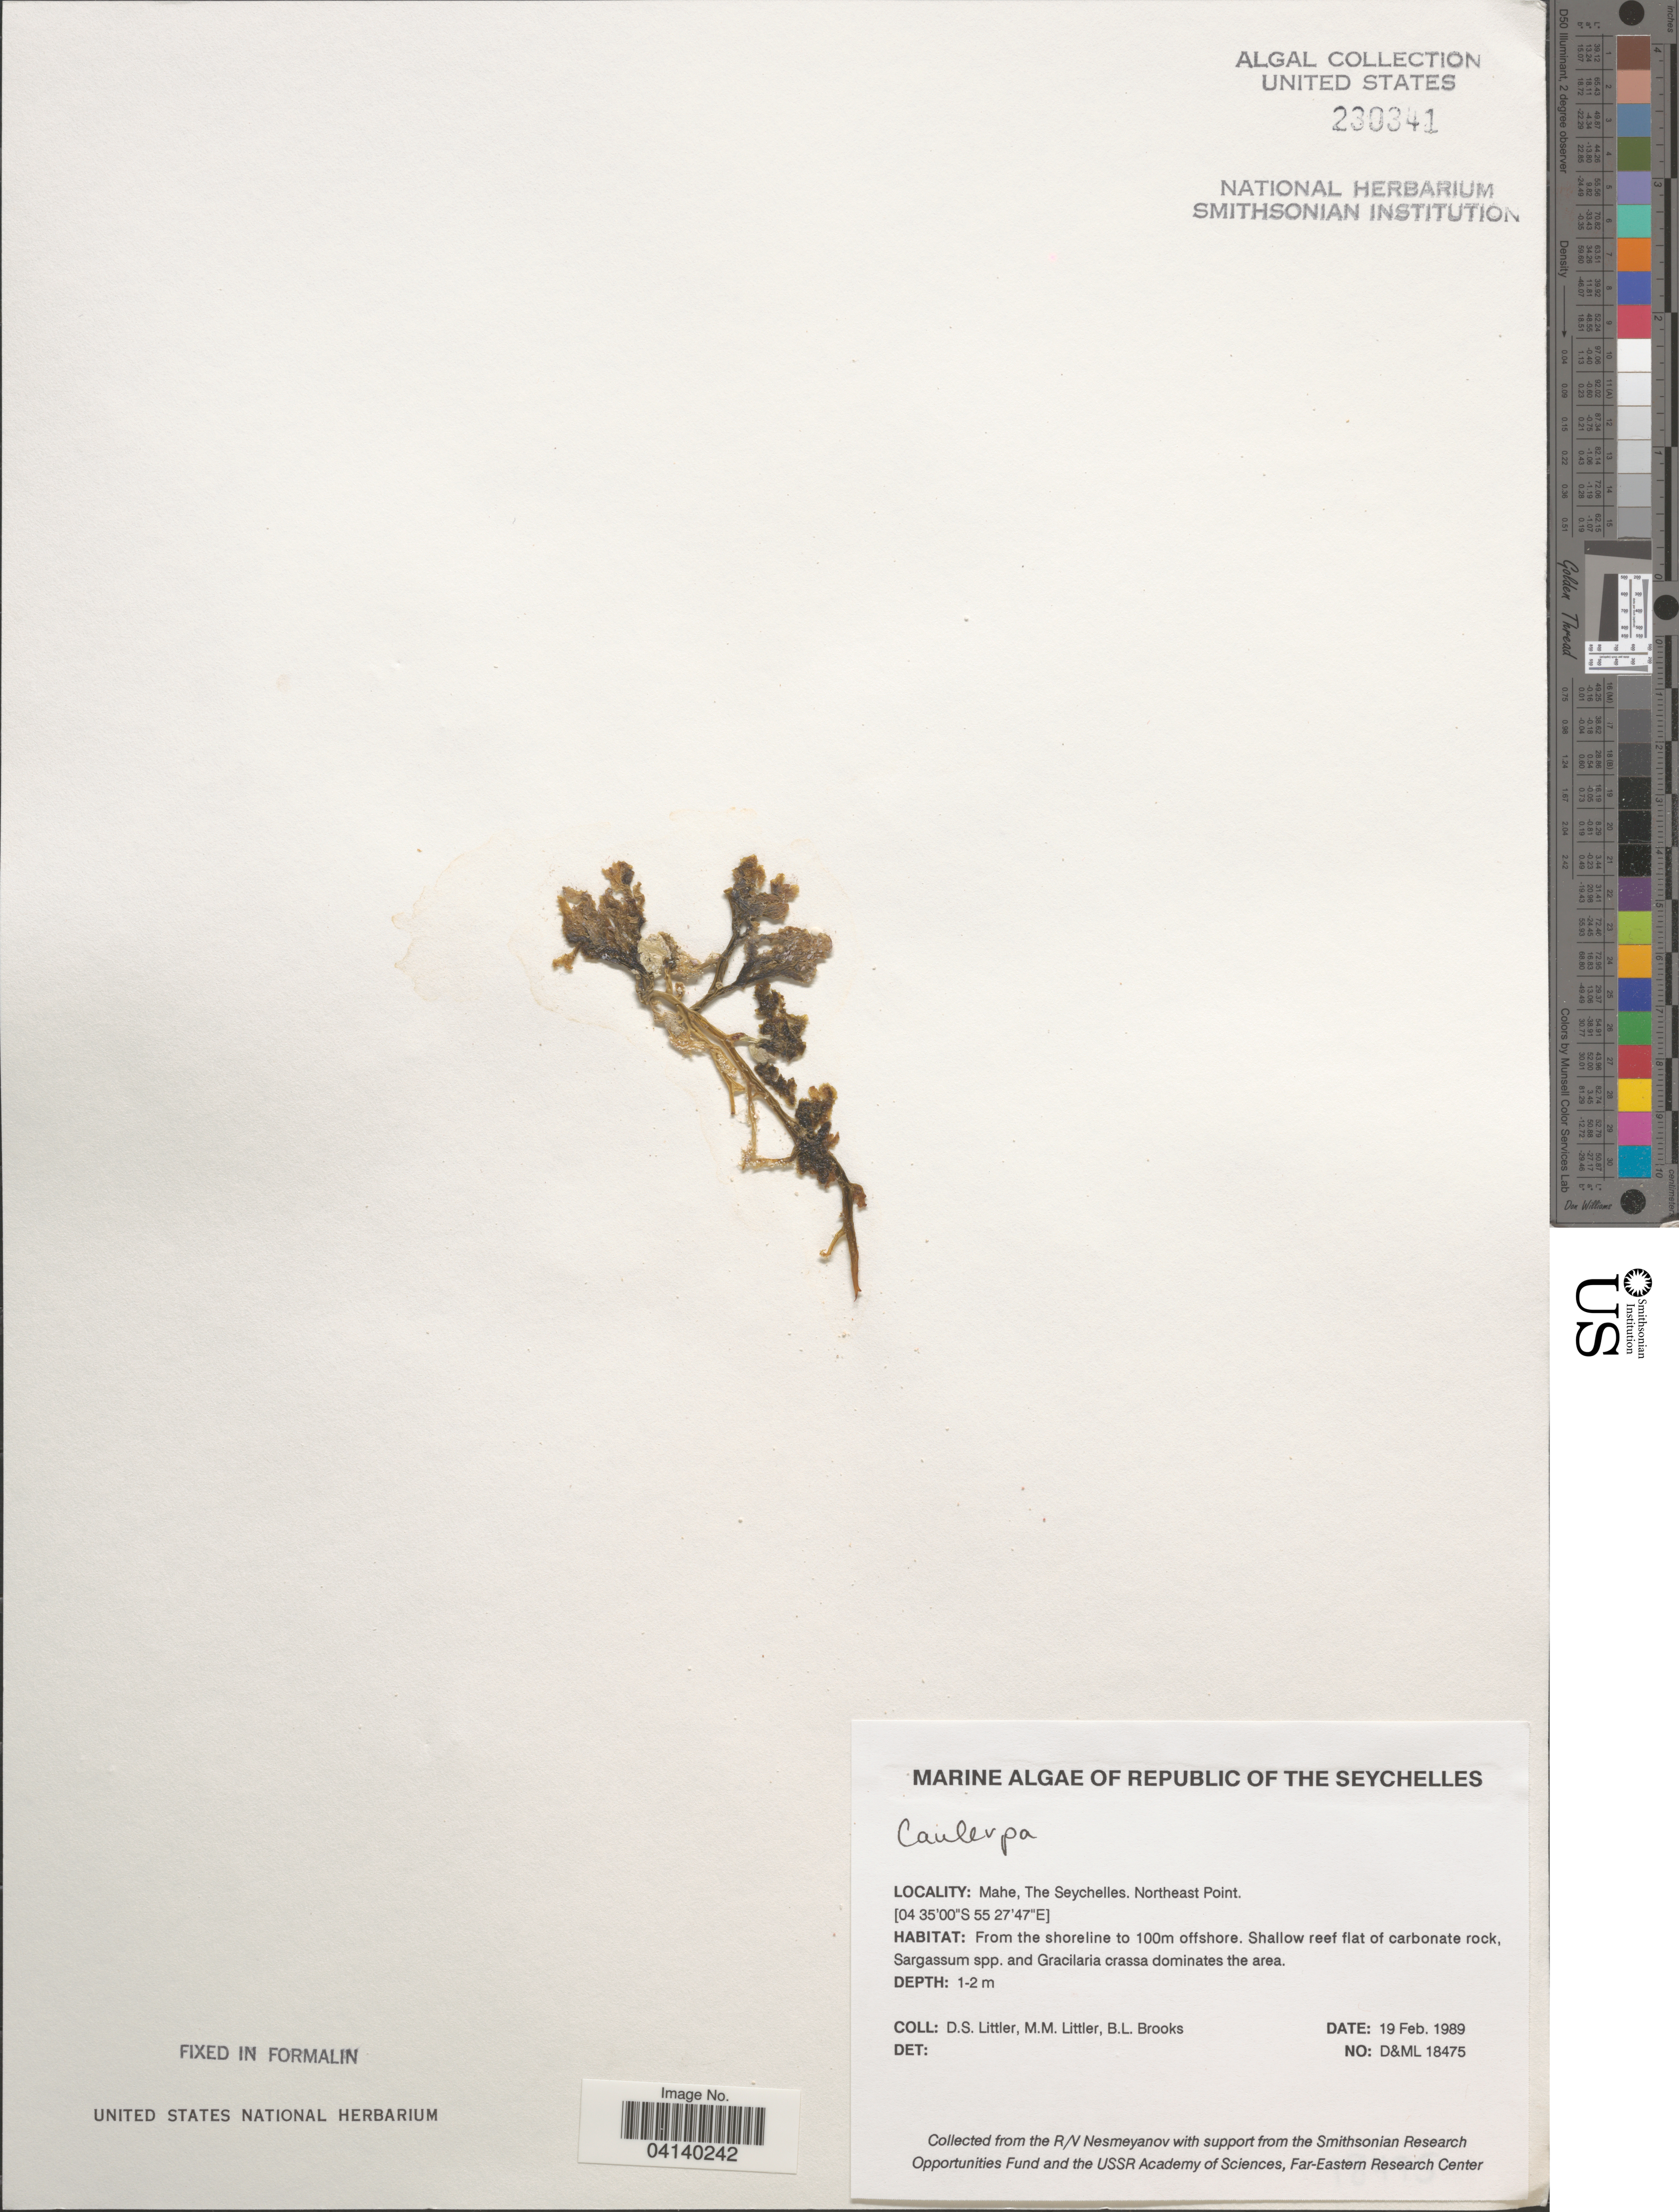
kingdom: Plantae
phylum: Chlorophyta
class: Ulvophyceae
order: Bryopsidales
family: Caulerpaceae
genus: Caulerpa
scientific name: Caulerpa sp.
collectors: D. S. Littler & B. Brooks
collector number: D&ML18475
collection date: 1989-02-19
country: Seychelles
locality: Republic of the Seychelles. Mahe. Northeast Point. From the shoreline to 100m offshore.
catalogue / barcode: US 230341